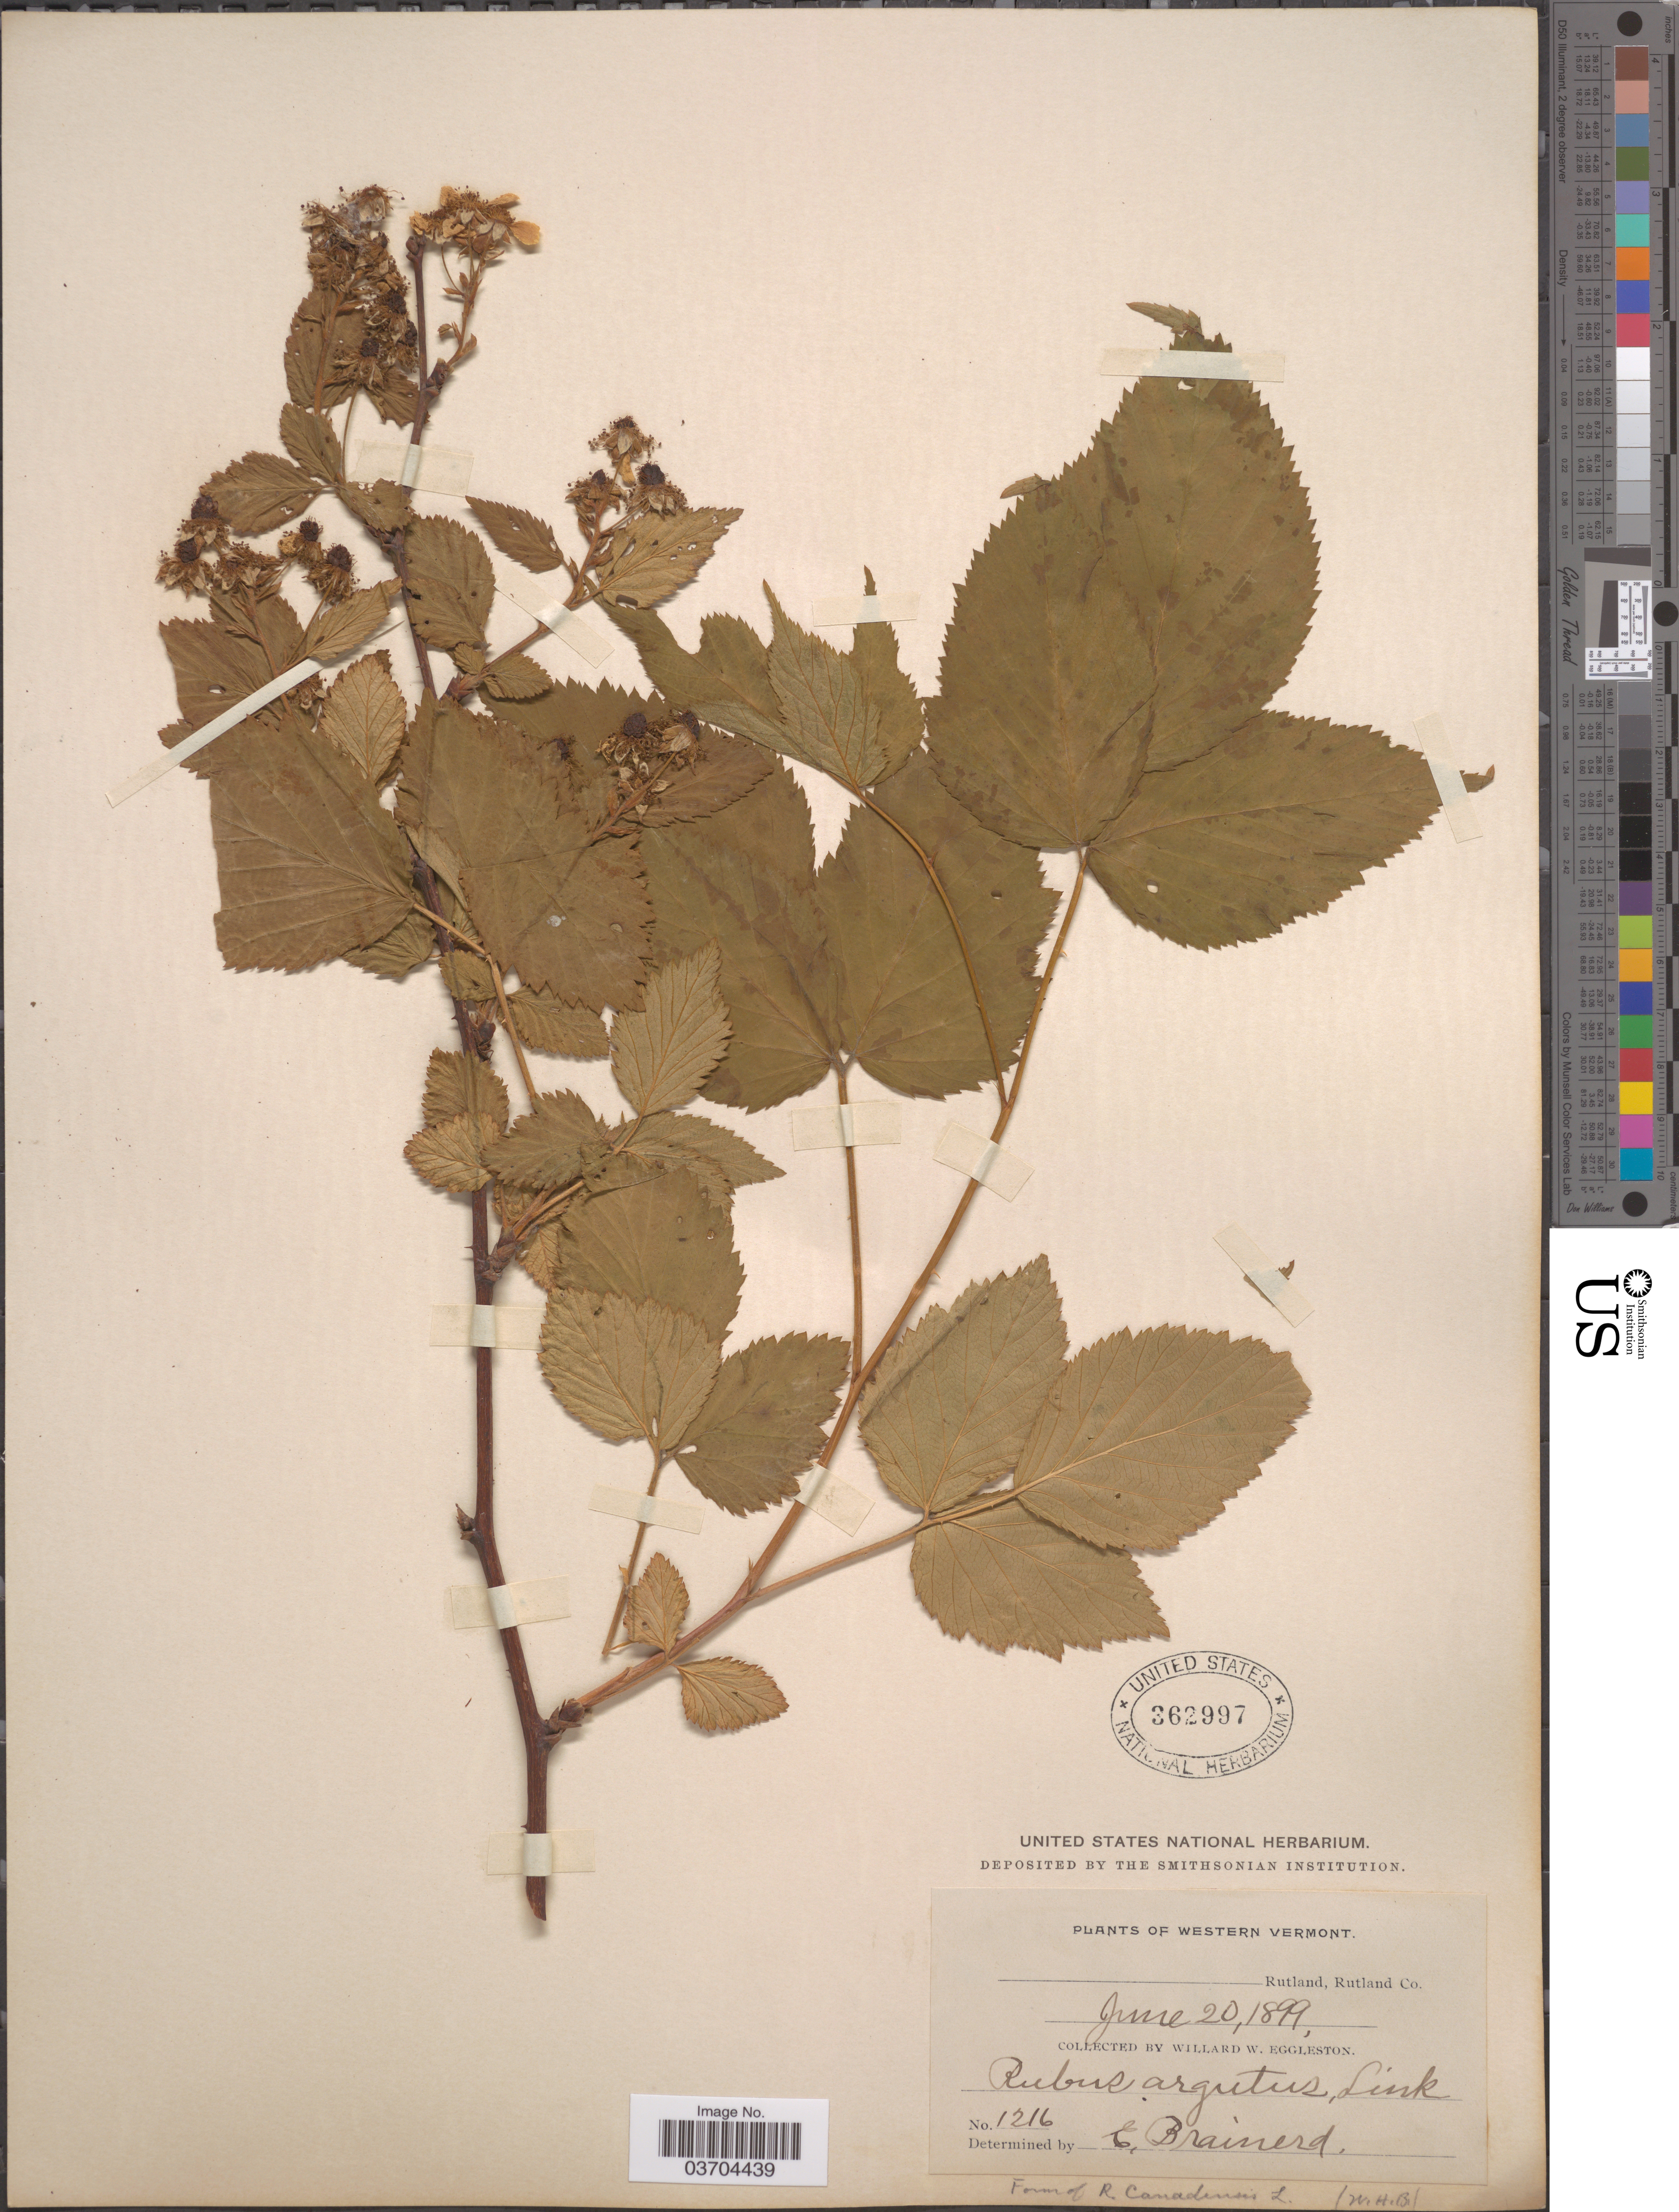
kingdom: Plantae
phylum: Tracheophyta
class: Magnoliopsida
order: Rosales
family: Rosaceae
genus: Rubus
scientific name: Rubus canadensis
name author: L.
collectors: W. W. Eggleston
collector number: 1216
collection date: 1899-06-20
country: United States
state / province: Vermont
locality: Western Vermont. Rutland, Rutland Co.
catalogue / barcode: US 362997